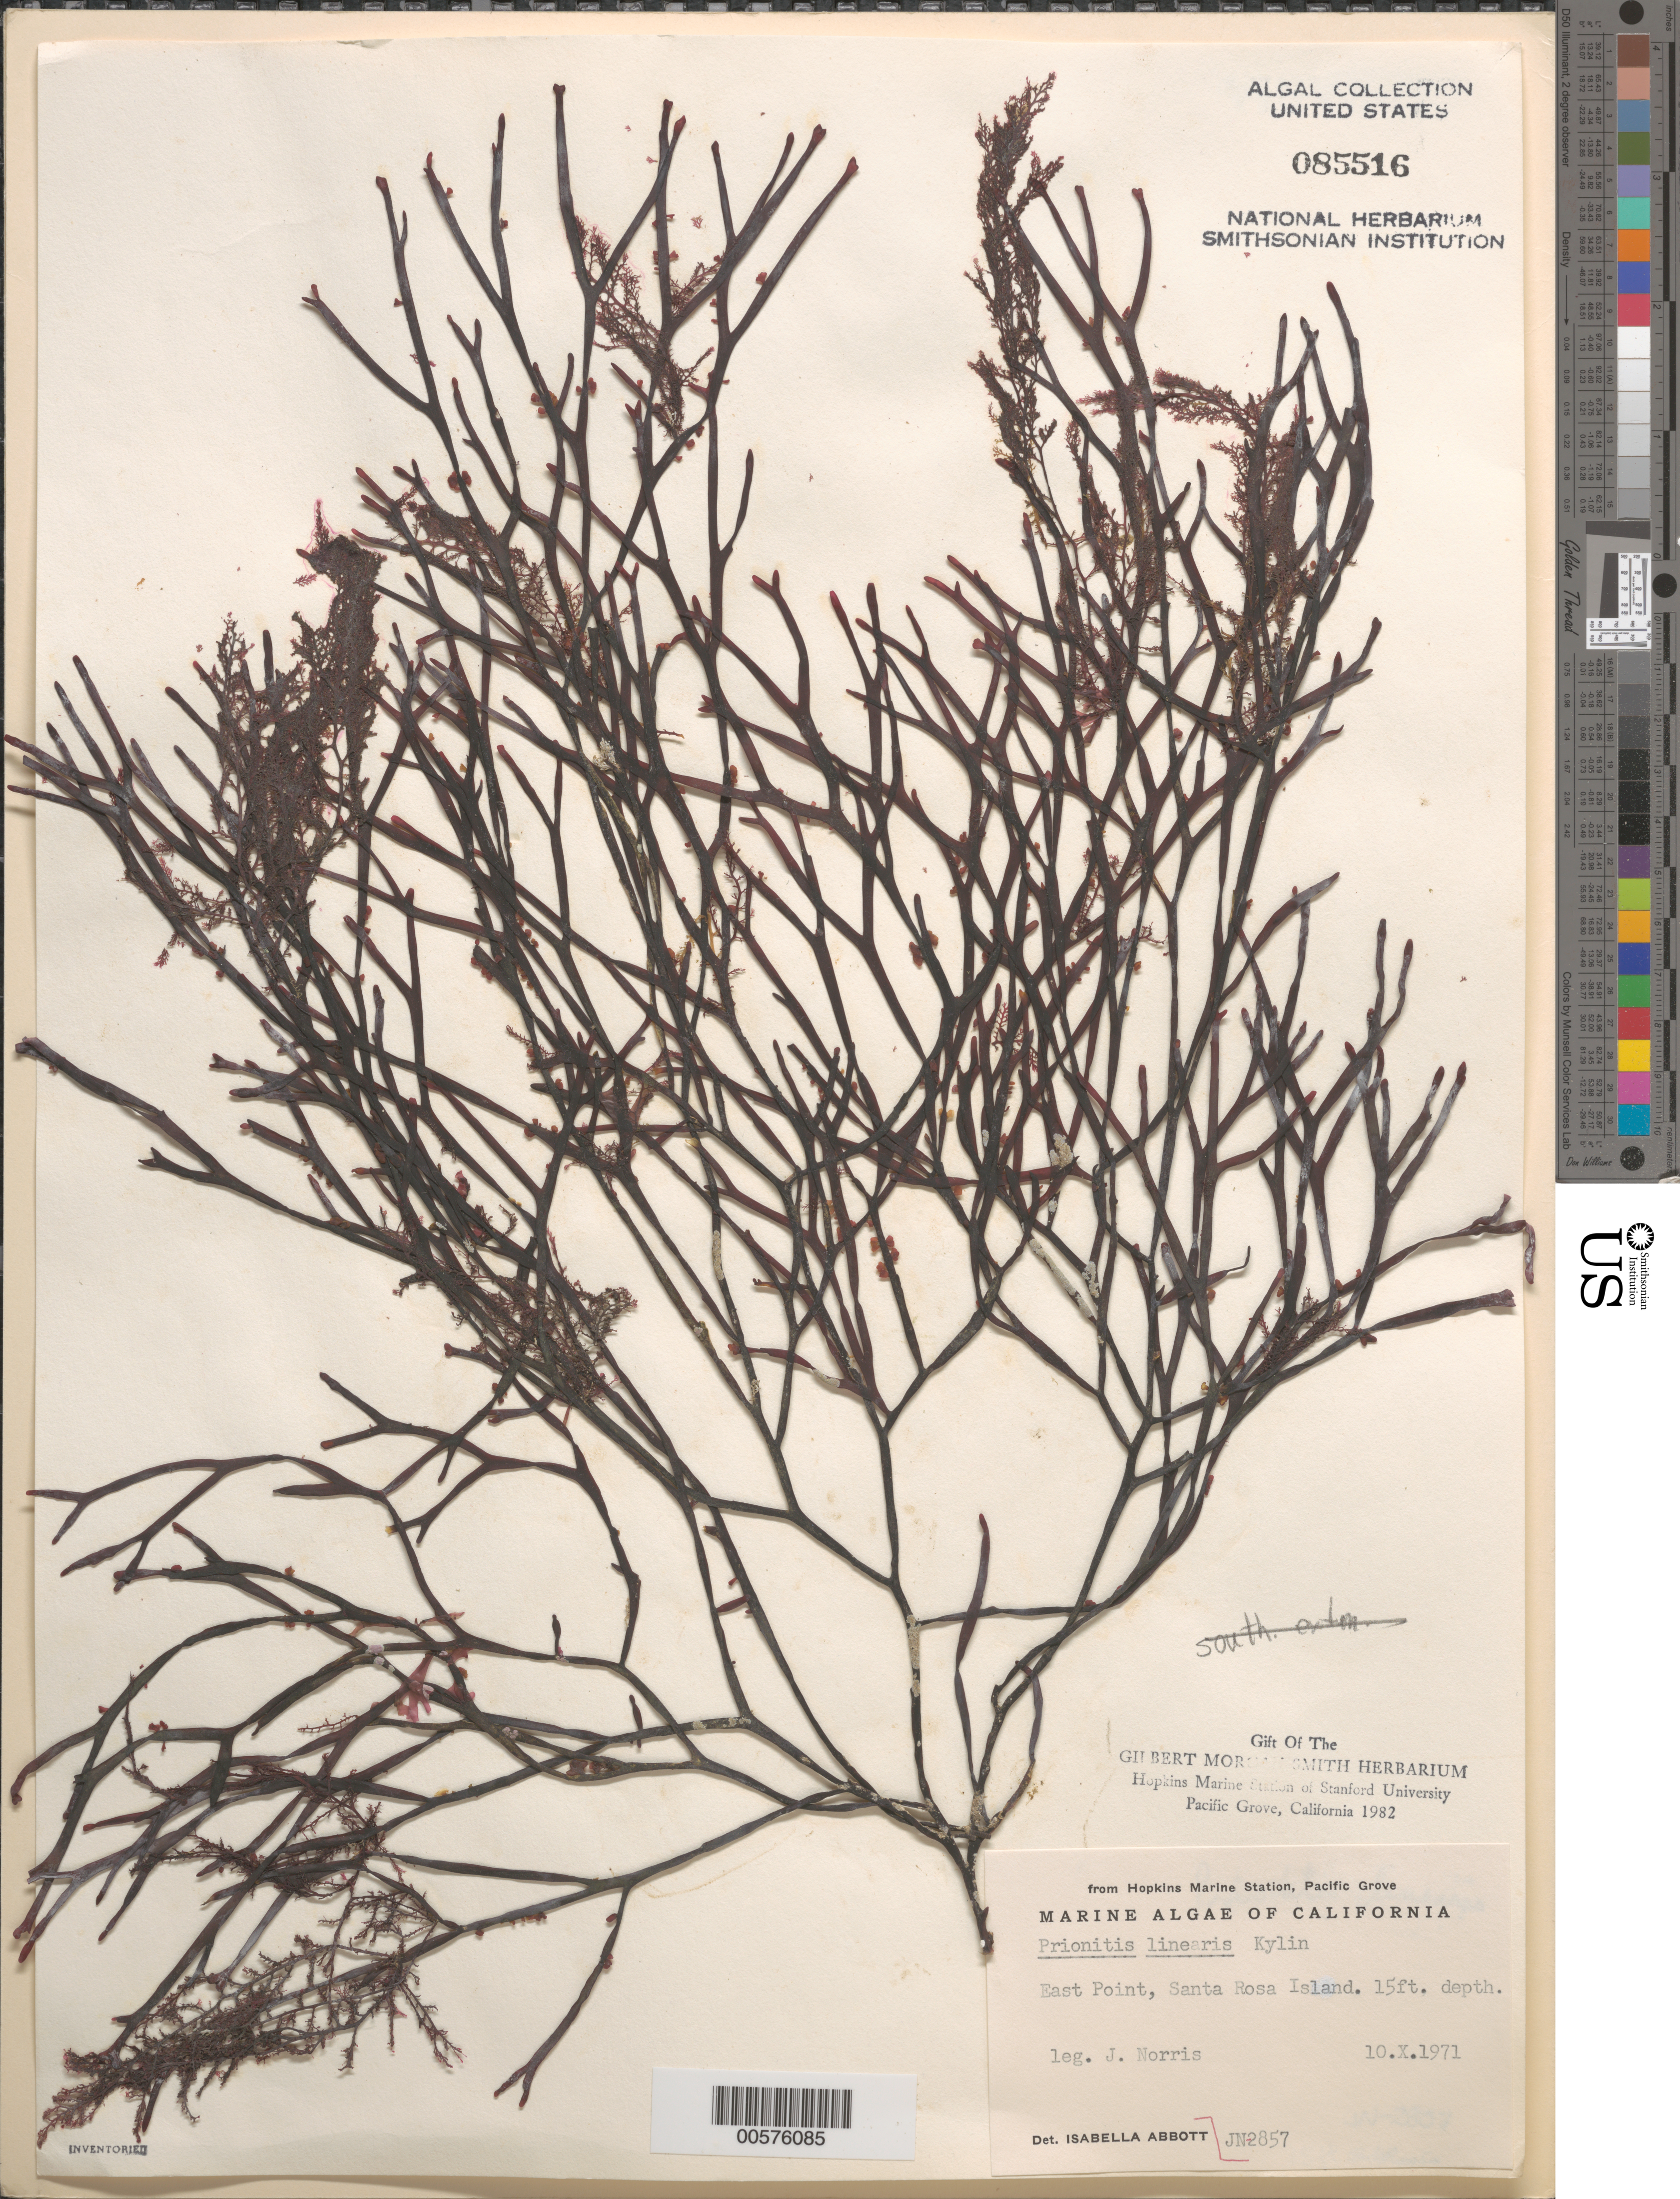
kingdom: Plantae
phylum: Rhodophyta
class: Florideophyceae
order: Cryptonemiales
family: Cryptonemiaceae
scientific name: Prionitis linearis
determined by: Abbott, Isabella A.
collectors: J. N. Norris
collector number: JN-2857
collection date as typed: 10 Oct 1971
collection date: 1971-10-10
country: United States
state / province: California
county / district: Santa Barbara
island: Santa Rosa Island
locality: East Point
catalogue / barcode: US 85516